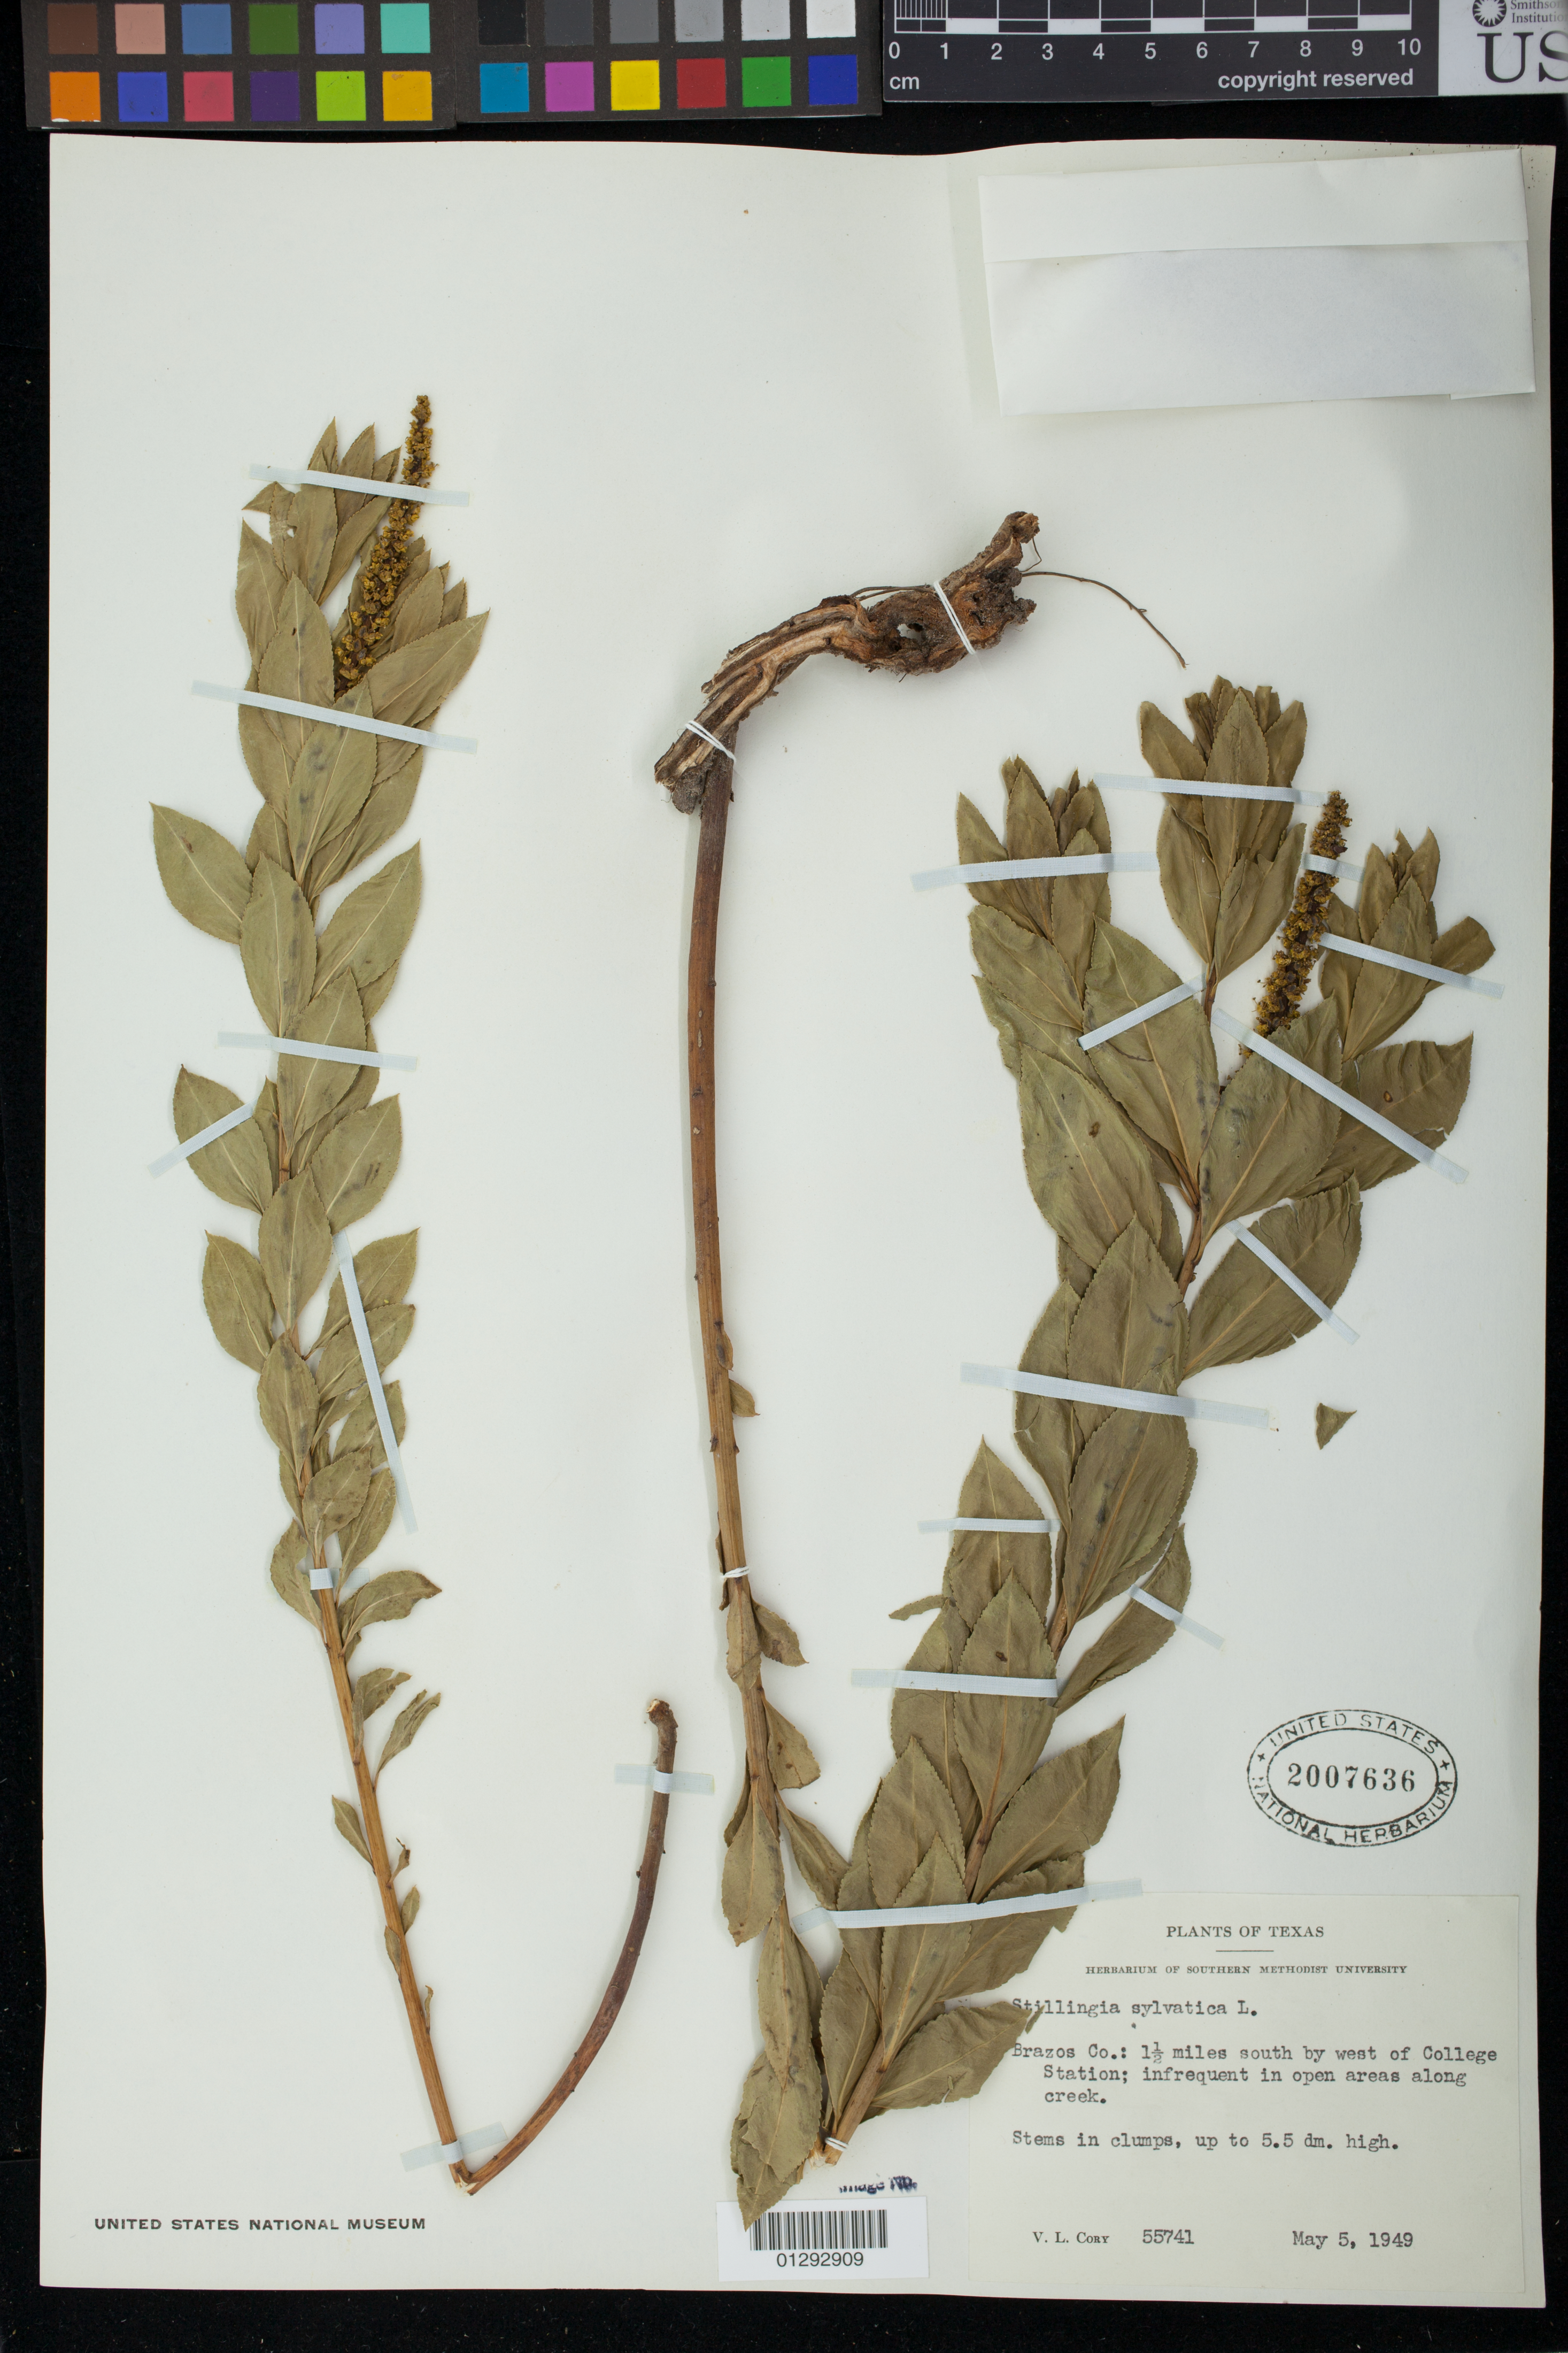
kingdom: Plantae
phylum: Tracheophyta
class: Magnoliopsida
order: Malpighiales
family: Euphorbiaceae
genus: Stillingia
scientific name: Stillingia sylvatica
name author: L.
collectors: V. Cory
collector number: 55741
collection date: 1949-05-05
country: United States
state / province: Texas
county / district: Brazos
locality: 1 1/2 miles south by west of College Station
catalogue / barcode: US 2007636